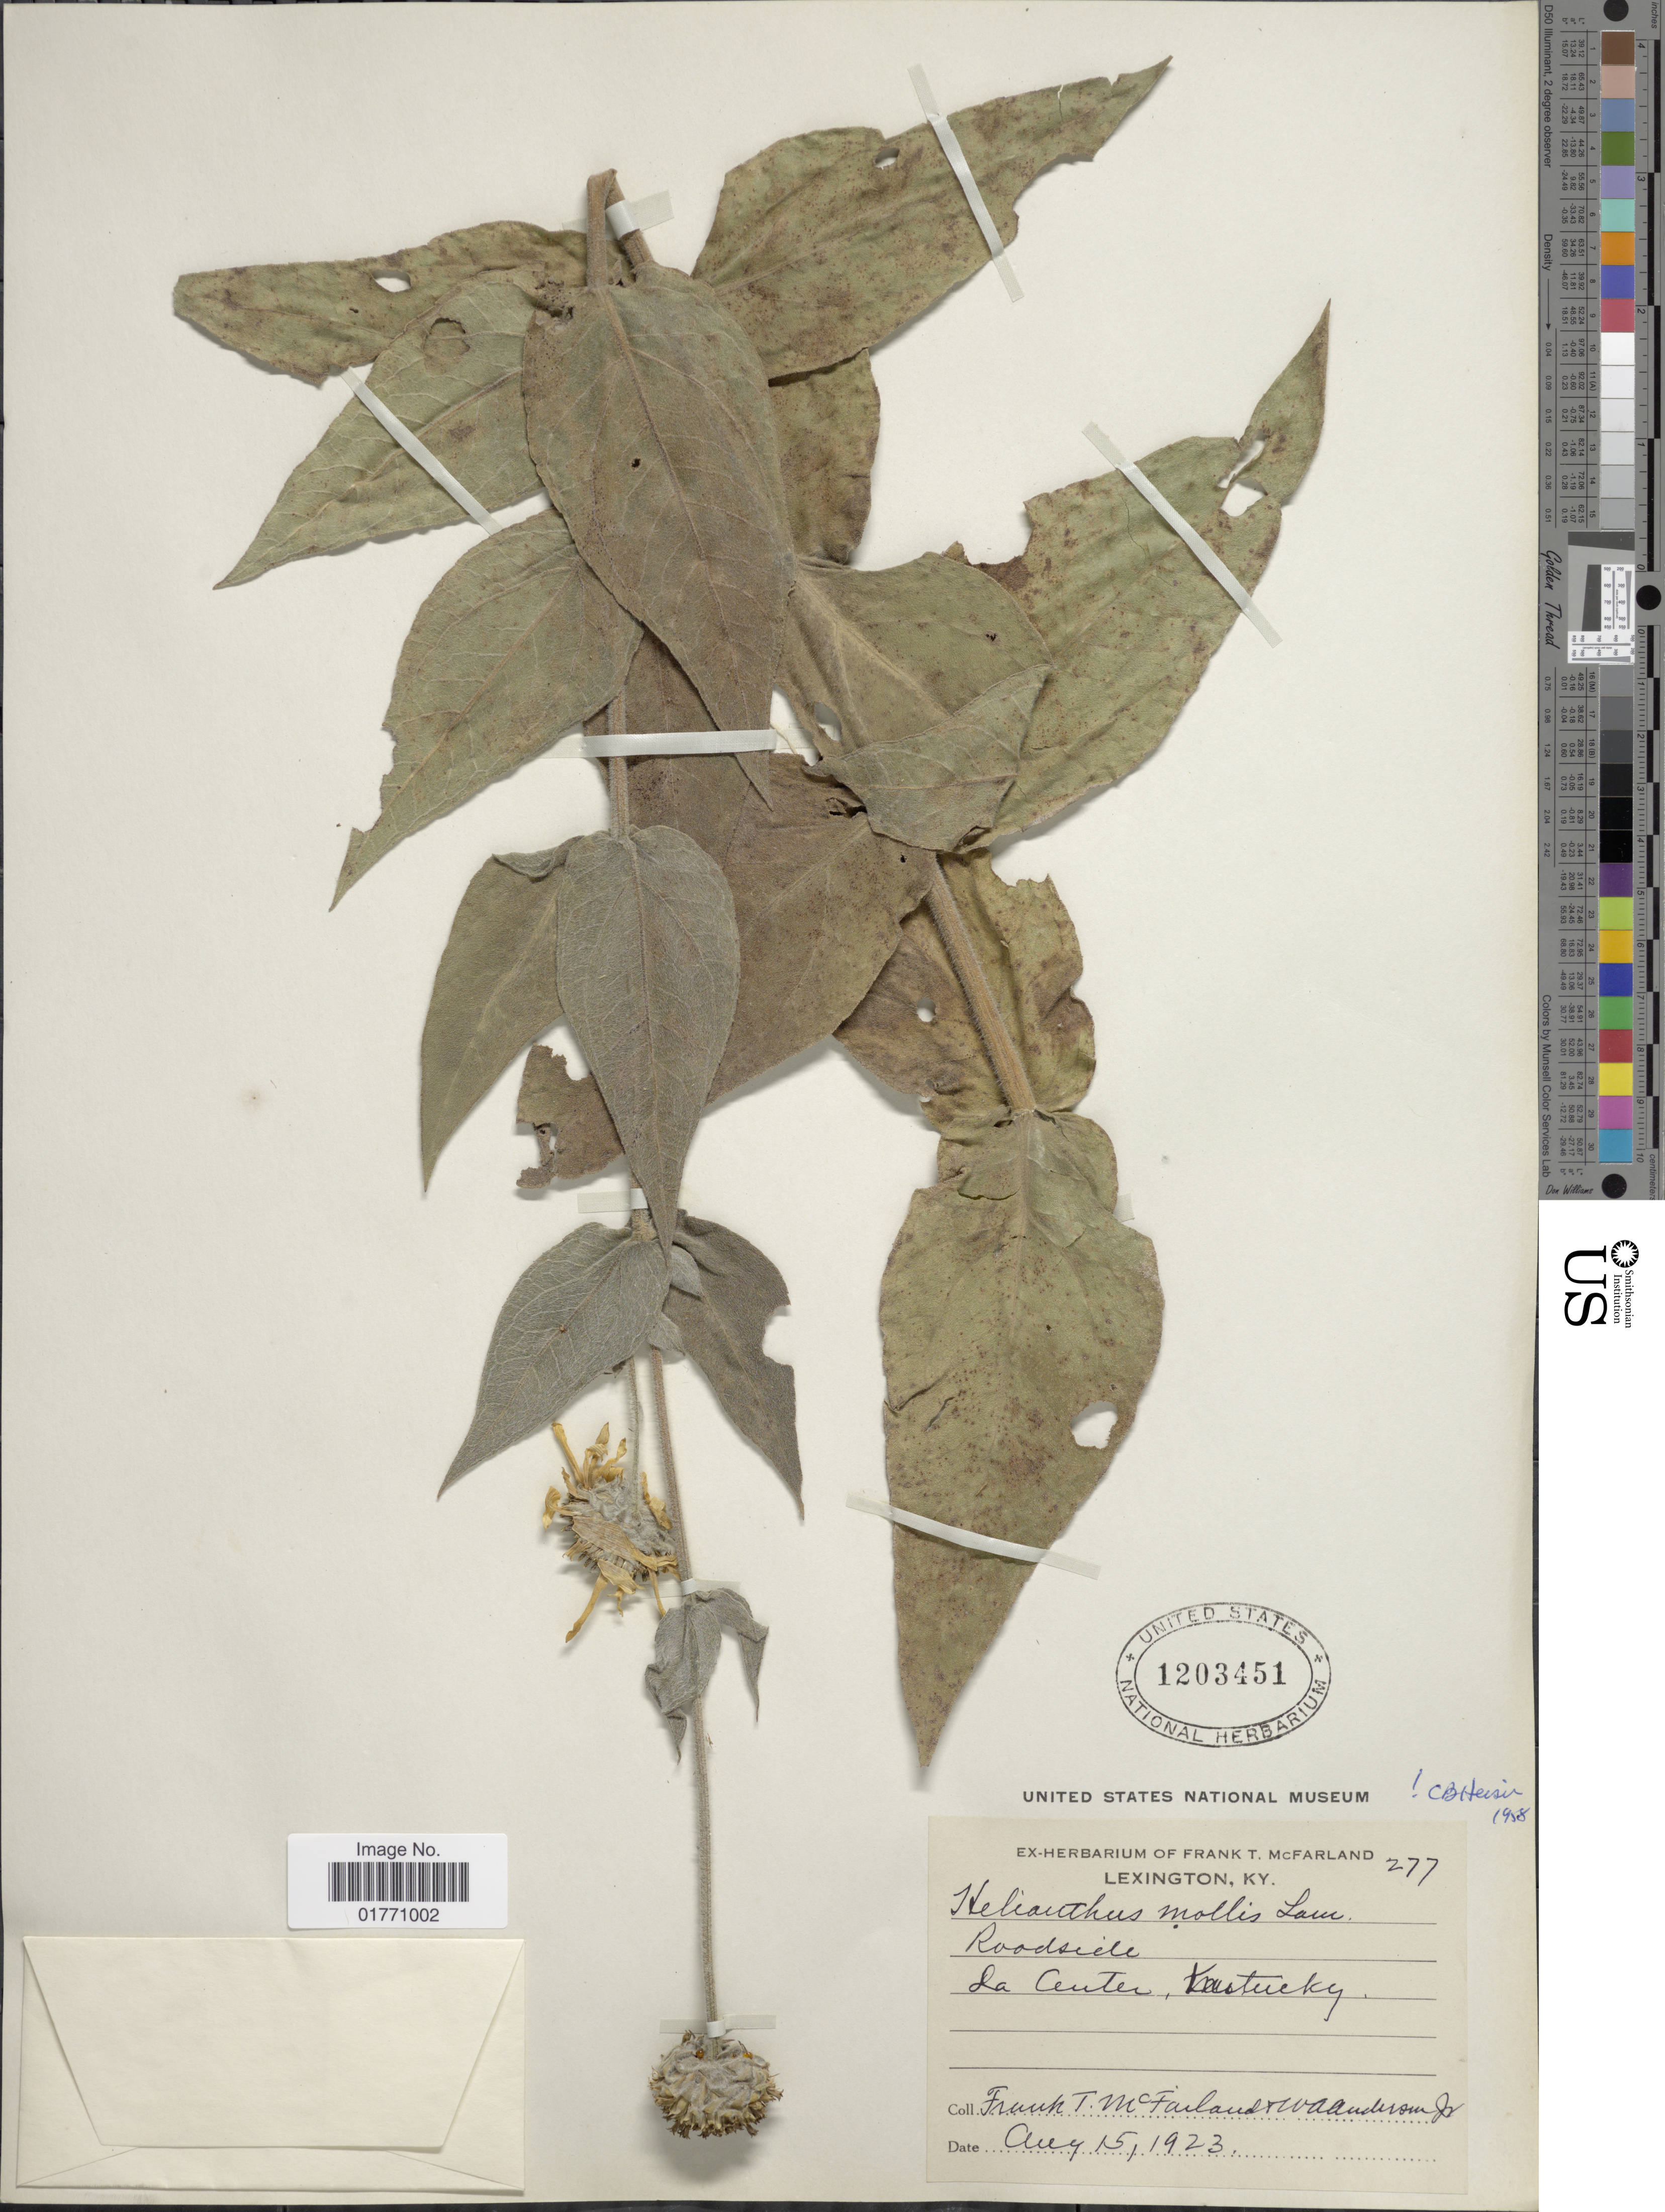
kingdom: Plantae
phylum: Tracheophyta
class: Magnoliopsida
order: Asterales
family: Asteraceae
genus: Helianthus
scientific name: Helianthus mollis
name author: Lam.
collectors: F. McFarland & W. A. Anderson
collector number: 277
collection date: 1923-08-15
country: United States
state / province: Kentucky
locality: Roadside, La Center.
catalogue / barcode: US 1203451